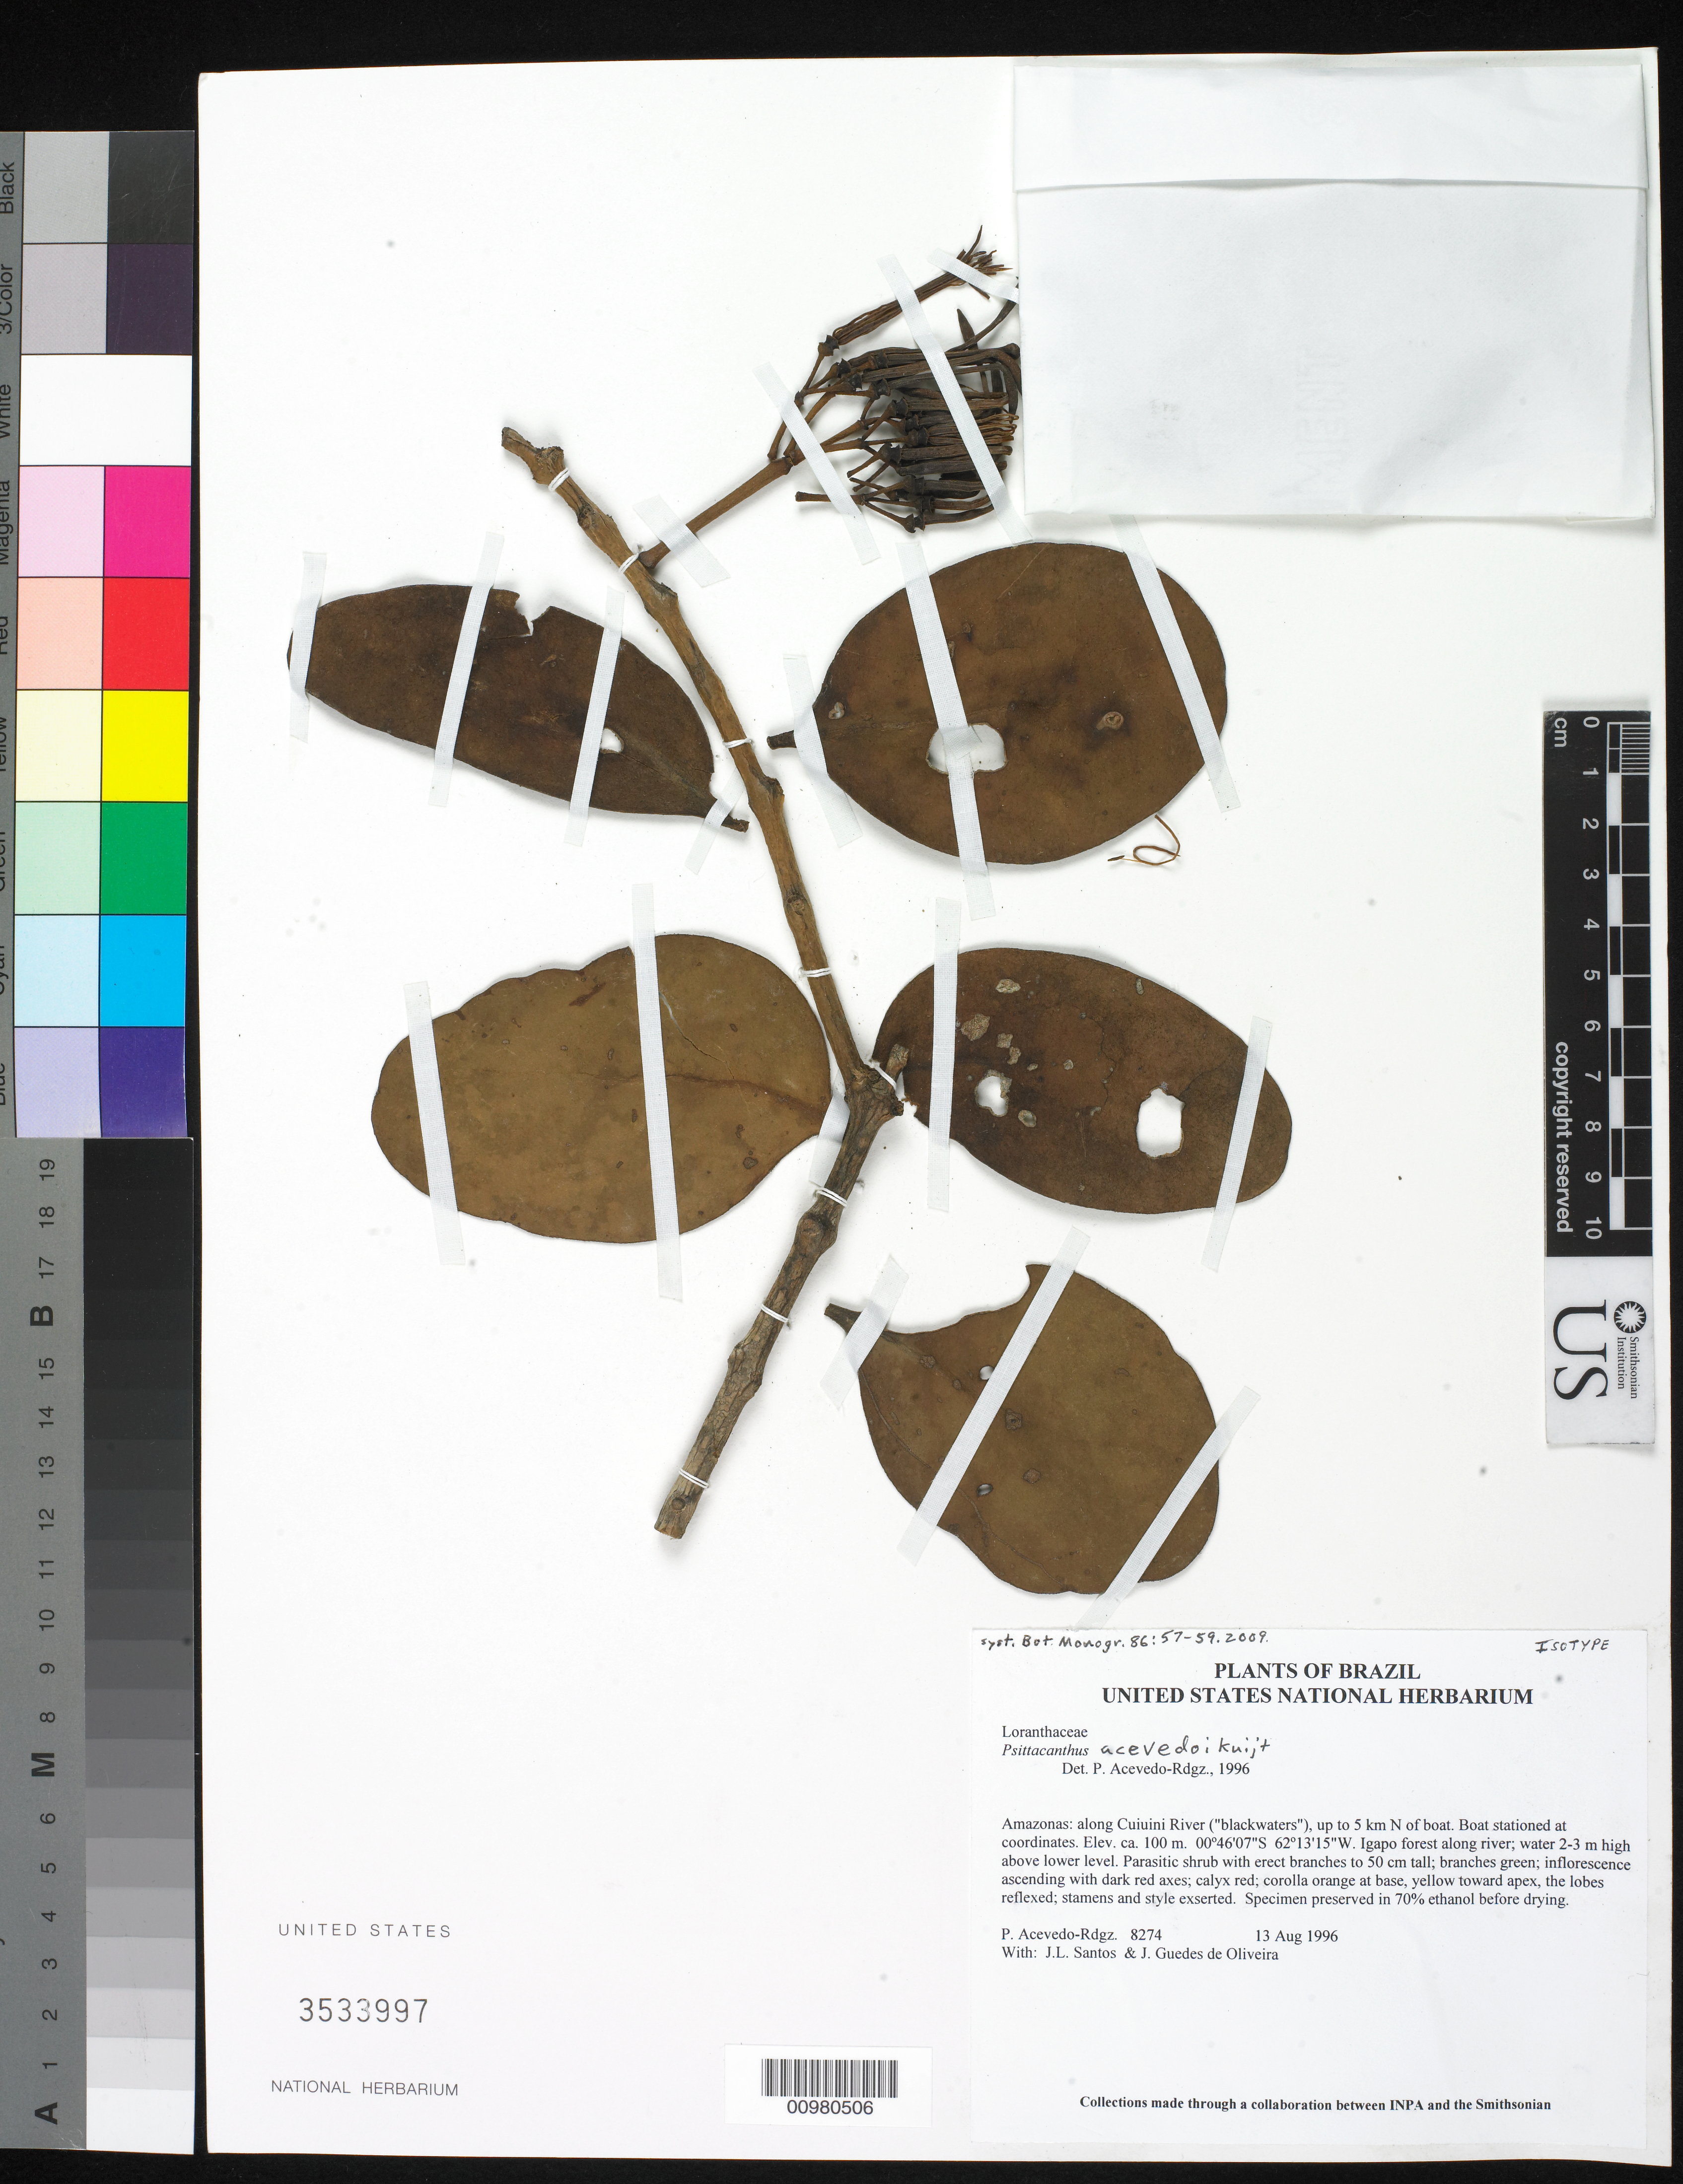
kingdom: Plantae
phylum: Tracheophyta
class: Magnoliopsida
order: Santalales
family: Loranthaceae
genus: Psittacanthus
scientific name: Psittacanthus acevedoi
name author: Kuijt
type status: Isotype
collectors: P. Acevedo-Rodr., J. L. Santos & J. G. Oliveira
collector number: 8274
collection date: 1996-08-13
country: Brazil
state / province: Amazonas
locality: Amazonas: along Cuiuini River ("blackwaters"), up to 5 km N of boat.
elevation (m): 100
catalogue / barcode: US 3533997